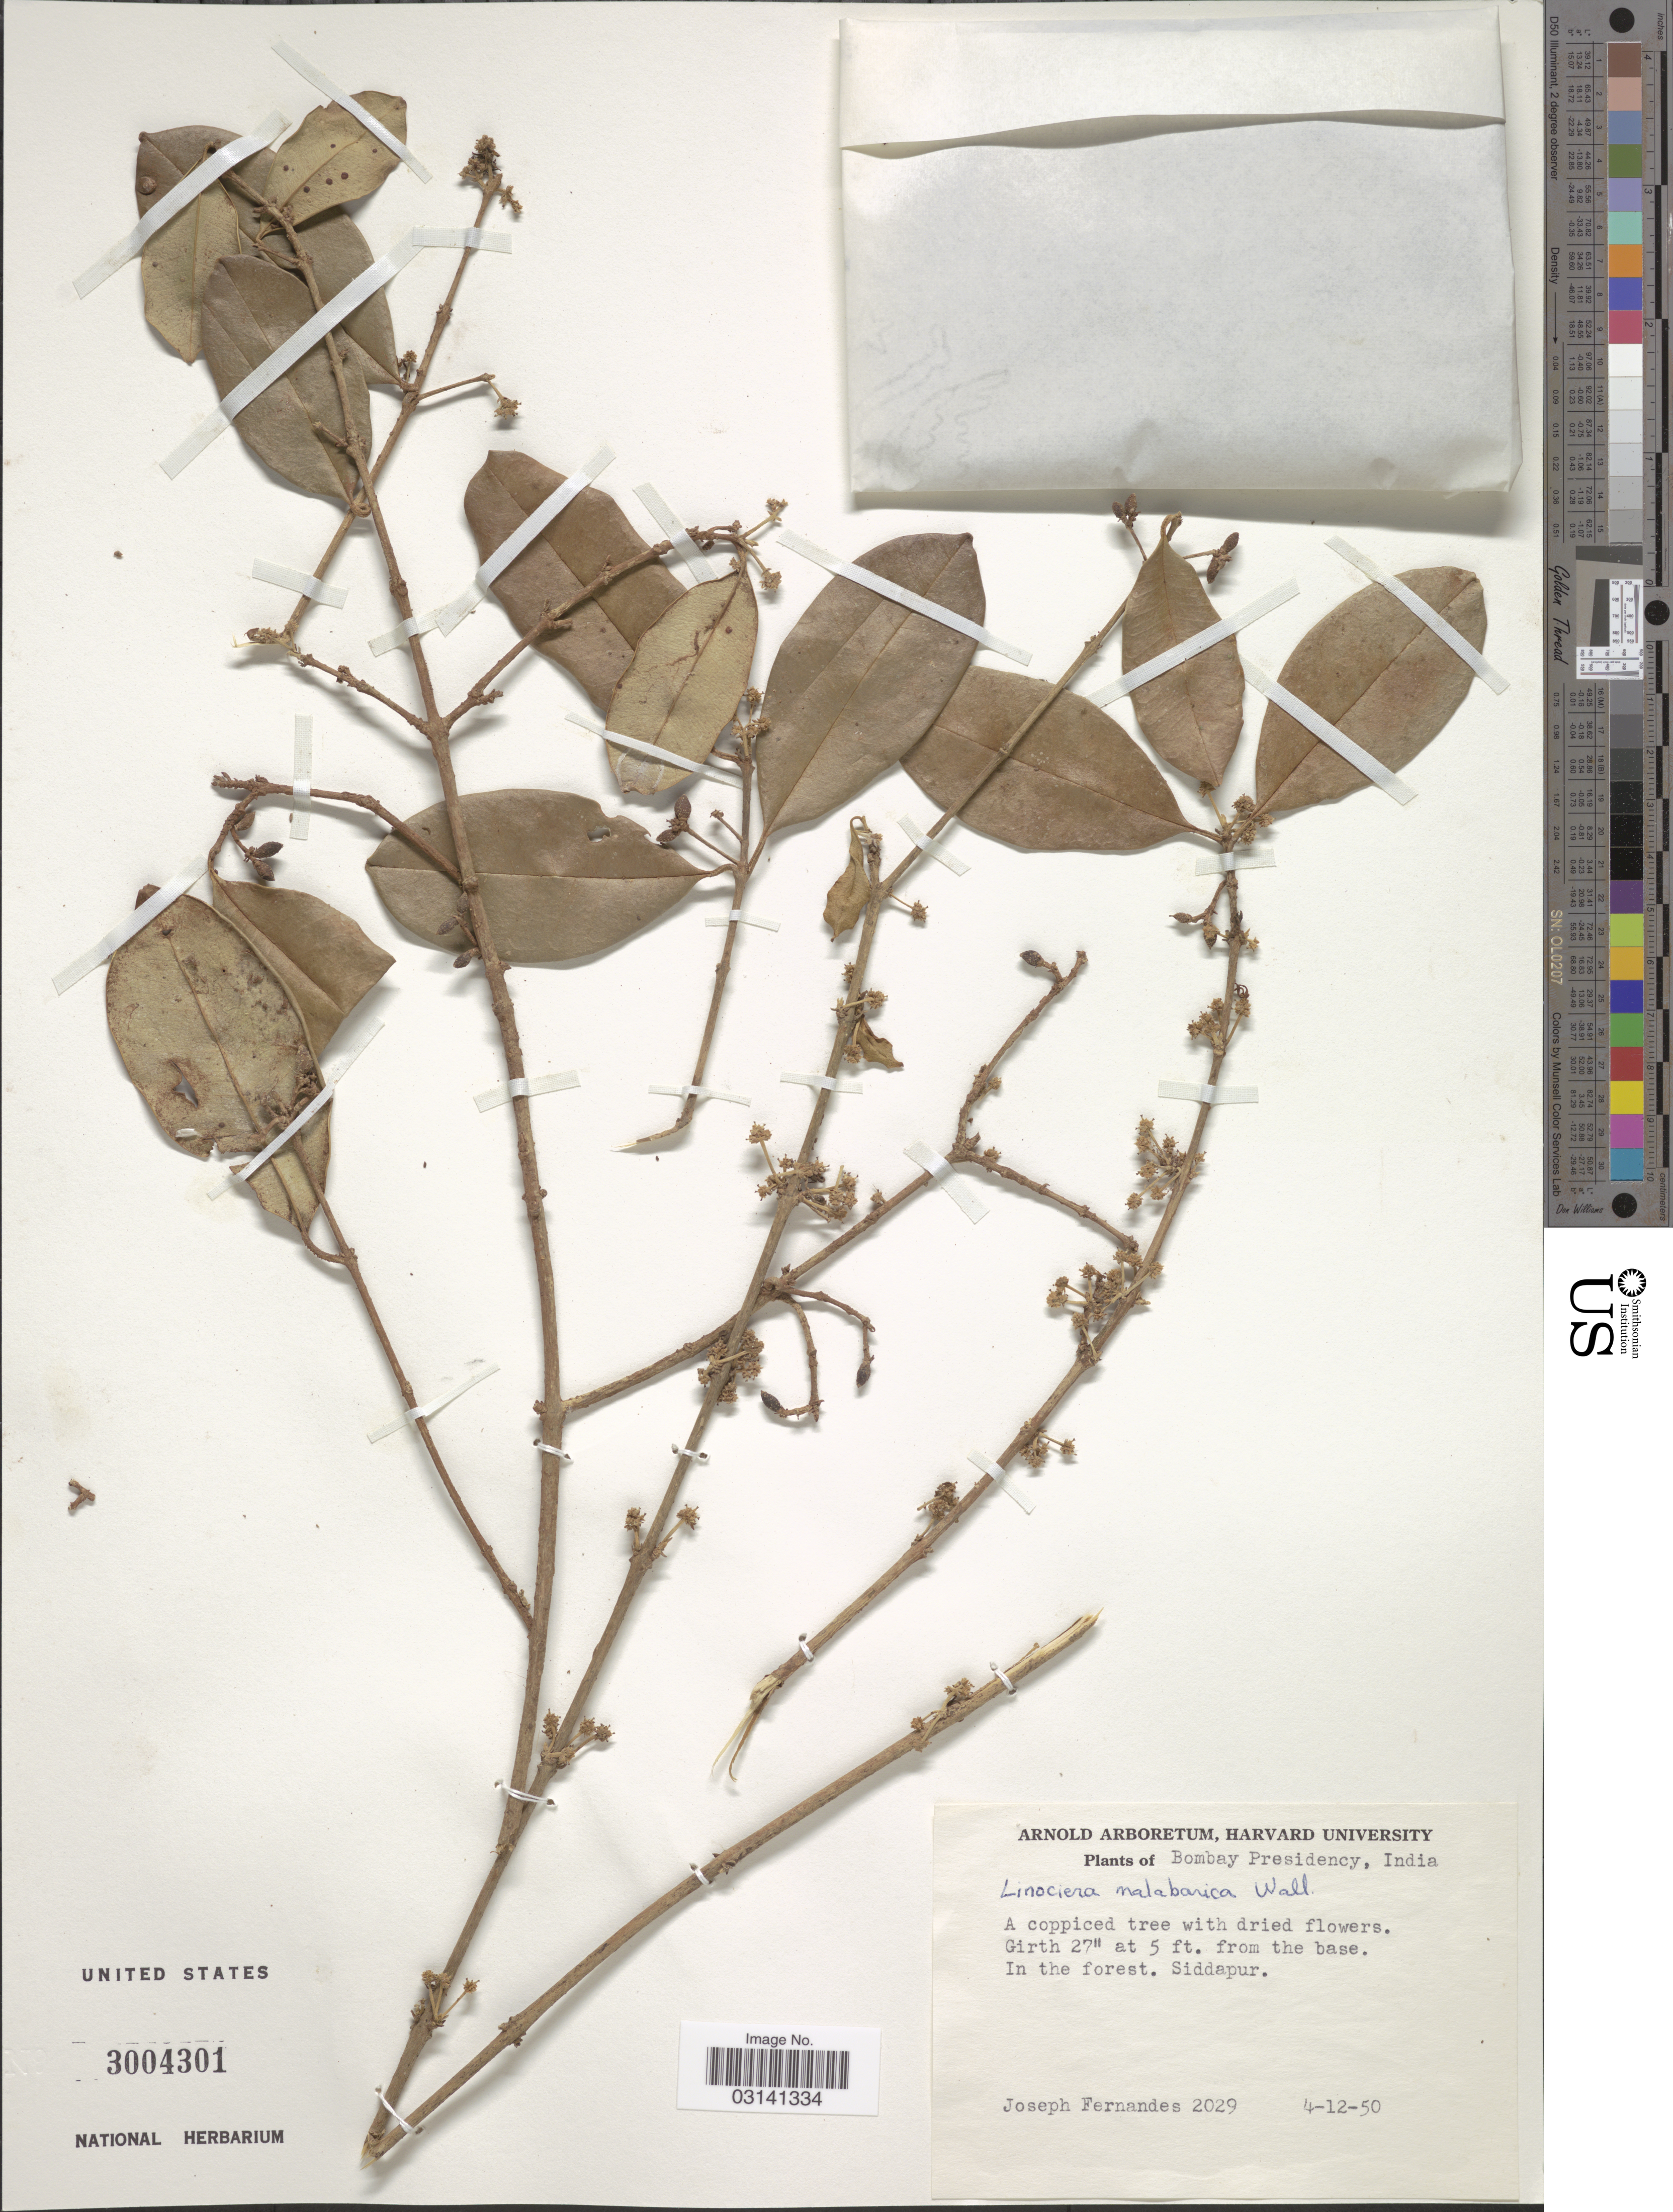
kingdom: Plantae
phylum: Tracheophyta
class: Magnoliopsida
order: Lamiales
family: Oleaceae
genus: Chionanthus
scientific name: Chionanthus mala-elengi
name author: (Dennst.) P.S. Green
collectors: J. Fernandes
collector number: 2029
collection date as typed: Transcribed d/m/y: 4/12/50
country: India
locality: Bombay Presidency, Siddapur.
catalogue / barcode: US 3004301